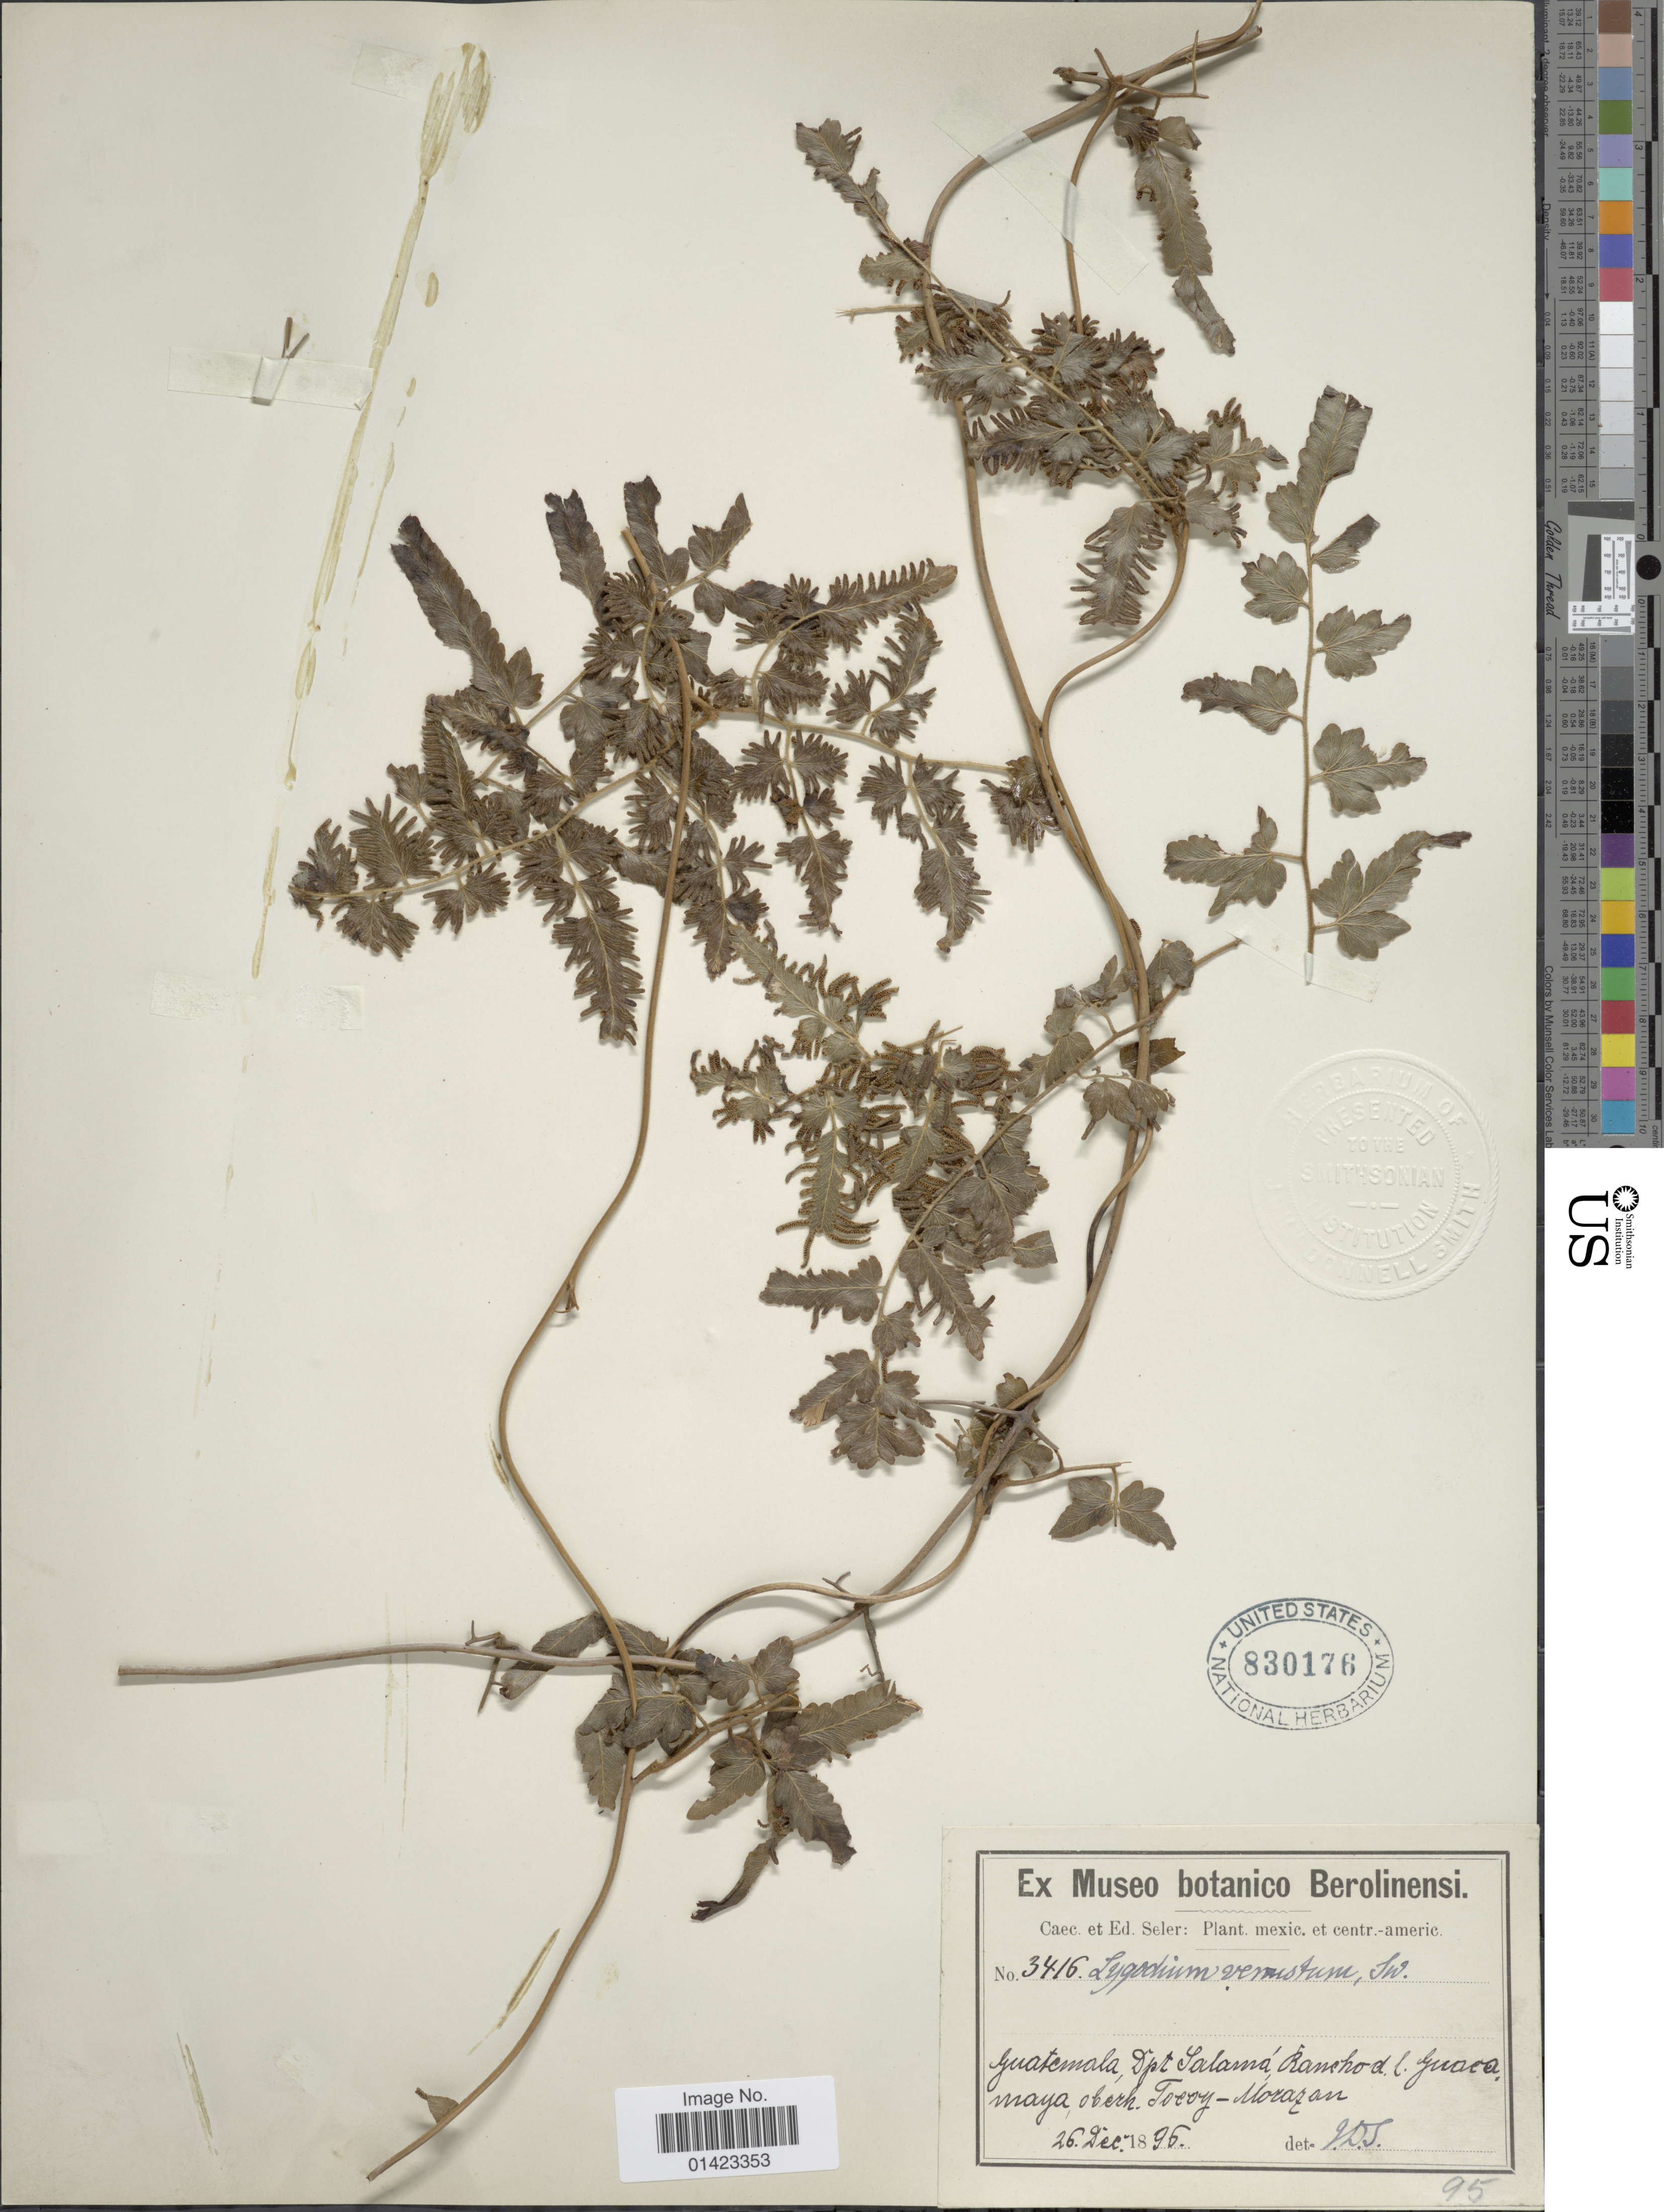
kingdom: Plantae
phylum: Tracheophyta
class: Polypodiopsida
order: Schizaeales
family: Lygodiaceae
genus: Lygodium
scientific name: Lygodium venustum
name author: Sw.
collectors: E. Seler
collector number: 3416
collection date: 1896-12-26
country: Guatemala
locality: Dpt. Salamá Ranchod, l. Guacamaya, oberh. Toeoy-Morazan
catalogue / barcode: US 830176